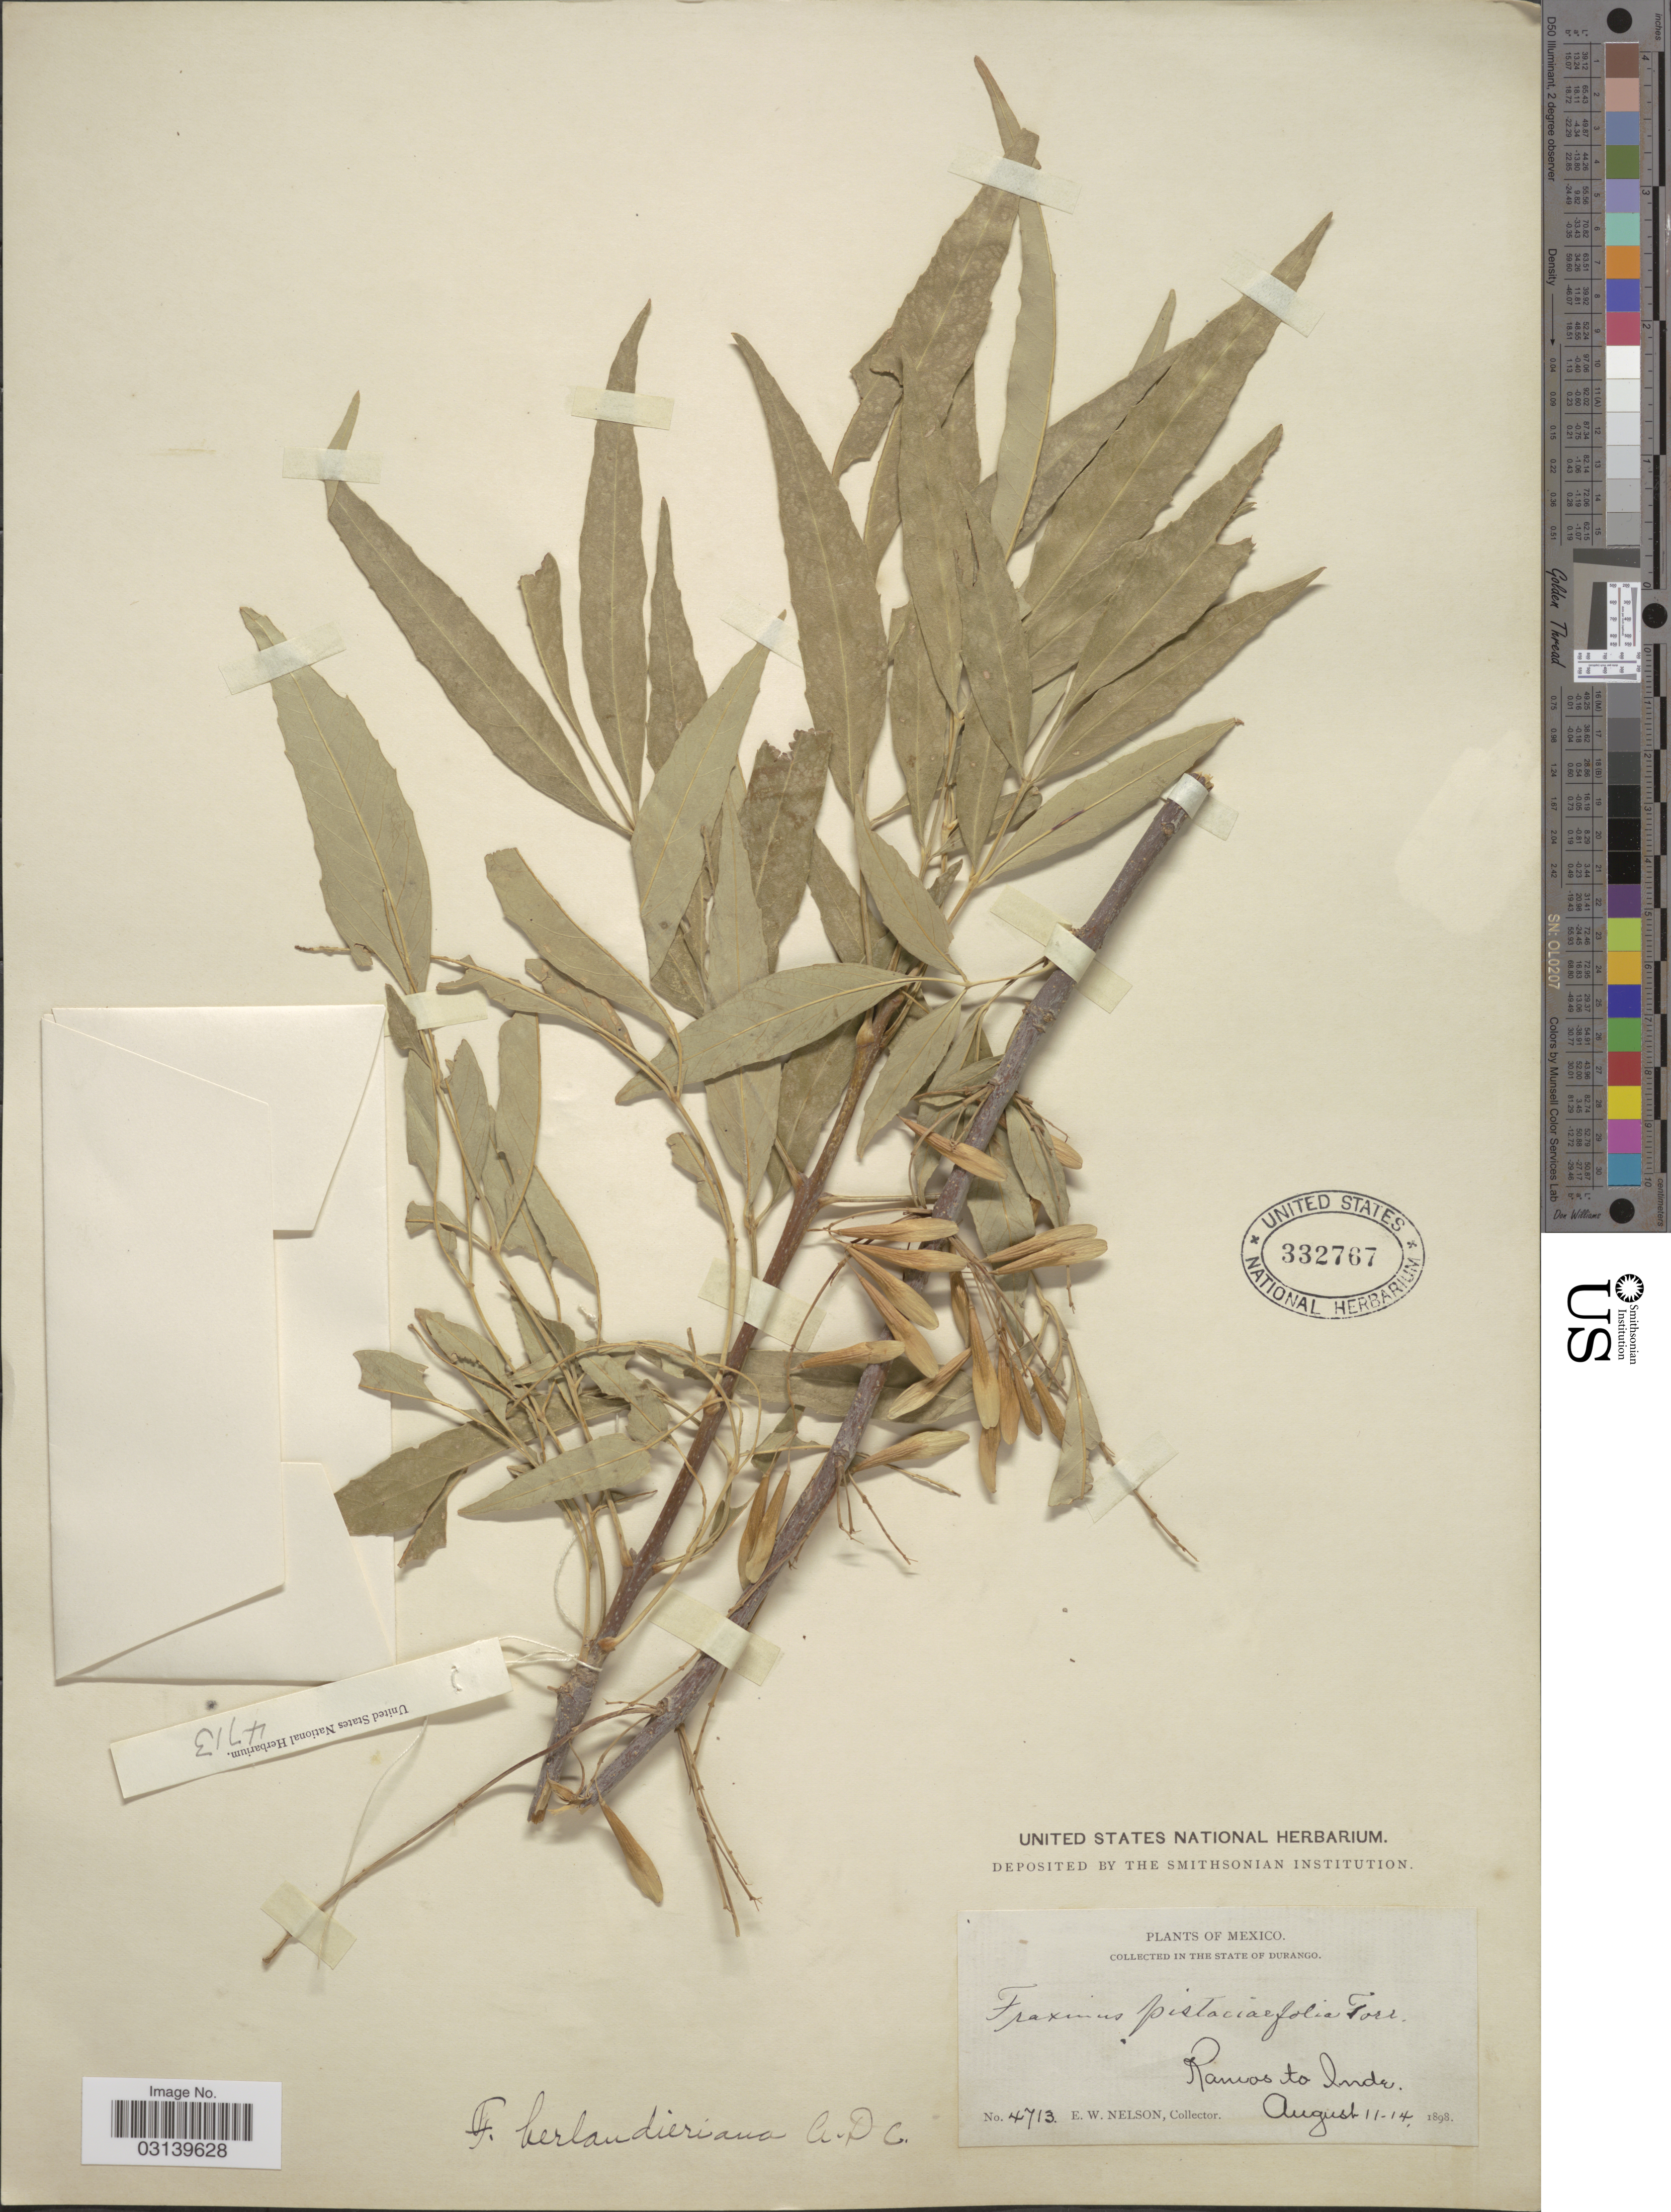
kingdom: Plantae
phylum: Tracheophyta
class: Magnoliopsida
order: Lamiales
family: Oleaceae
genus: Fraxinus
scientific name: Fraxinus pistaciaefolia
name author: Torr.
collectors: E. W. Nelson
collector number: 4713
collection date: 1898-08-11/1898-08-14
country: Mexico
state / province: Durango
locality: Ramos to Inde.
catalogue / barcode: US 332767